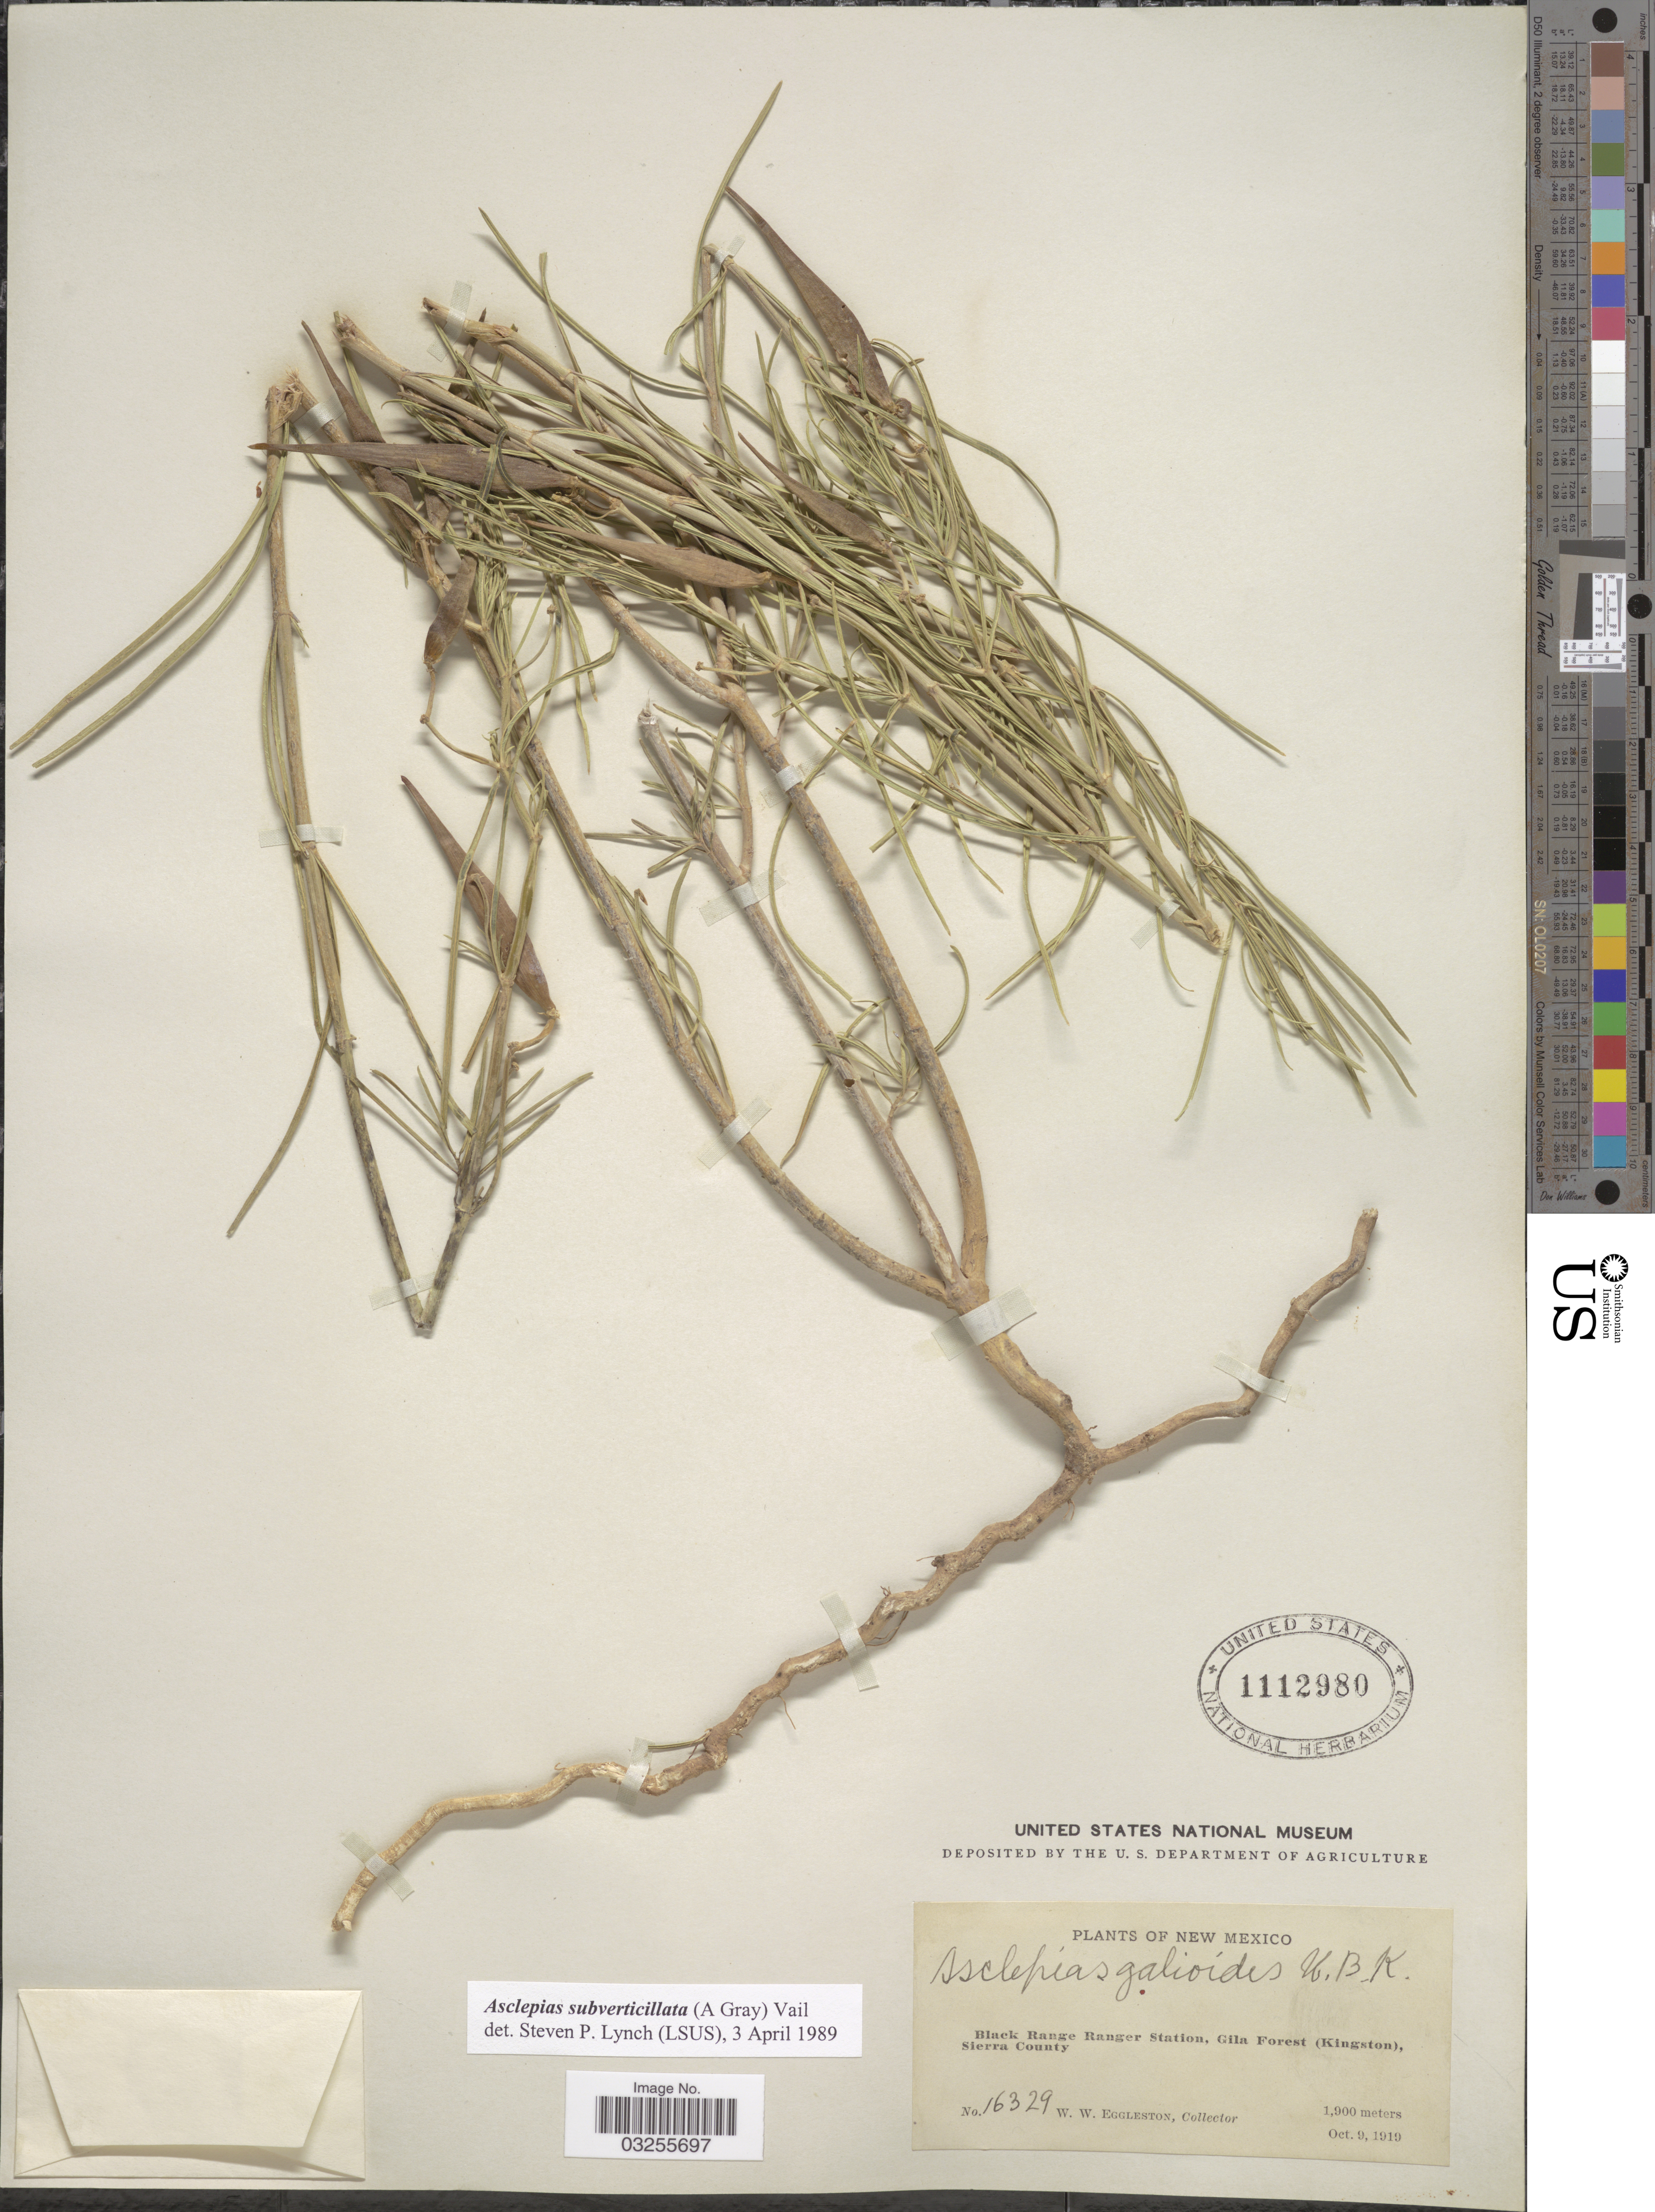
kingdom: Plantae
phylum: Tracheophyta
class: Magnoliopsida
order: Gentianales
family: Apocynaceae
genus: Asclepias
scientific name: Asclepias subverticillata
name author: (A. Gray) Vail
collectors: W. W. Eggleston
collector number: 16329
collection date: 1919-10-09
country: United States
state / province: New Mexico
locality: Black Range Ranger Station, Gila Forest (Kingston), Sierra County.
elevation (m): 1900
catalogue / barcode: US 1112980